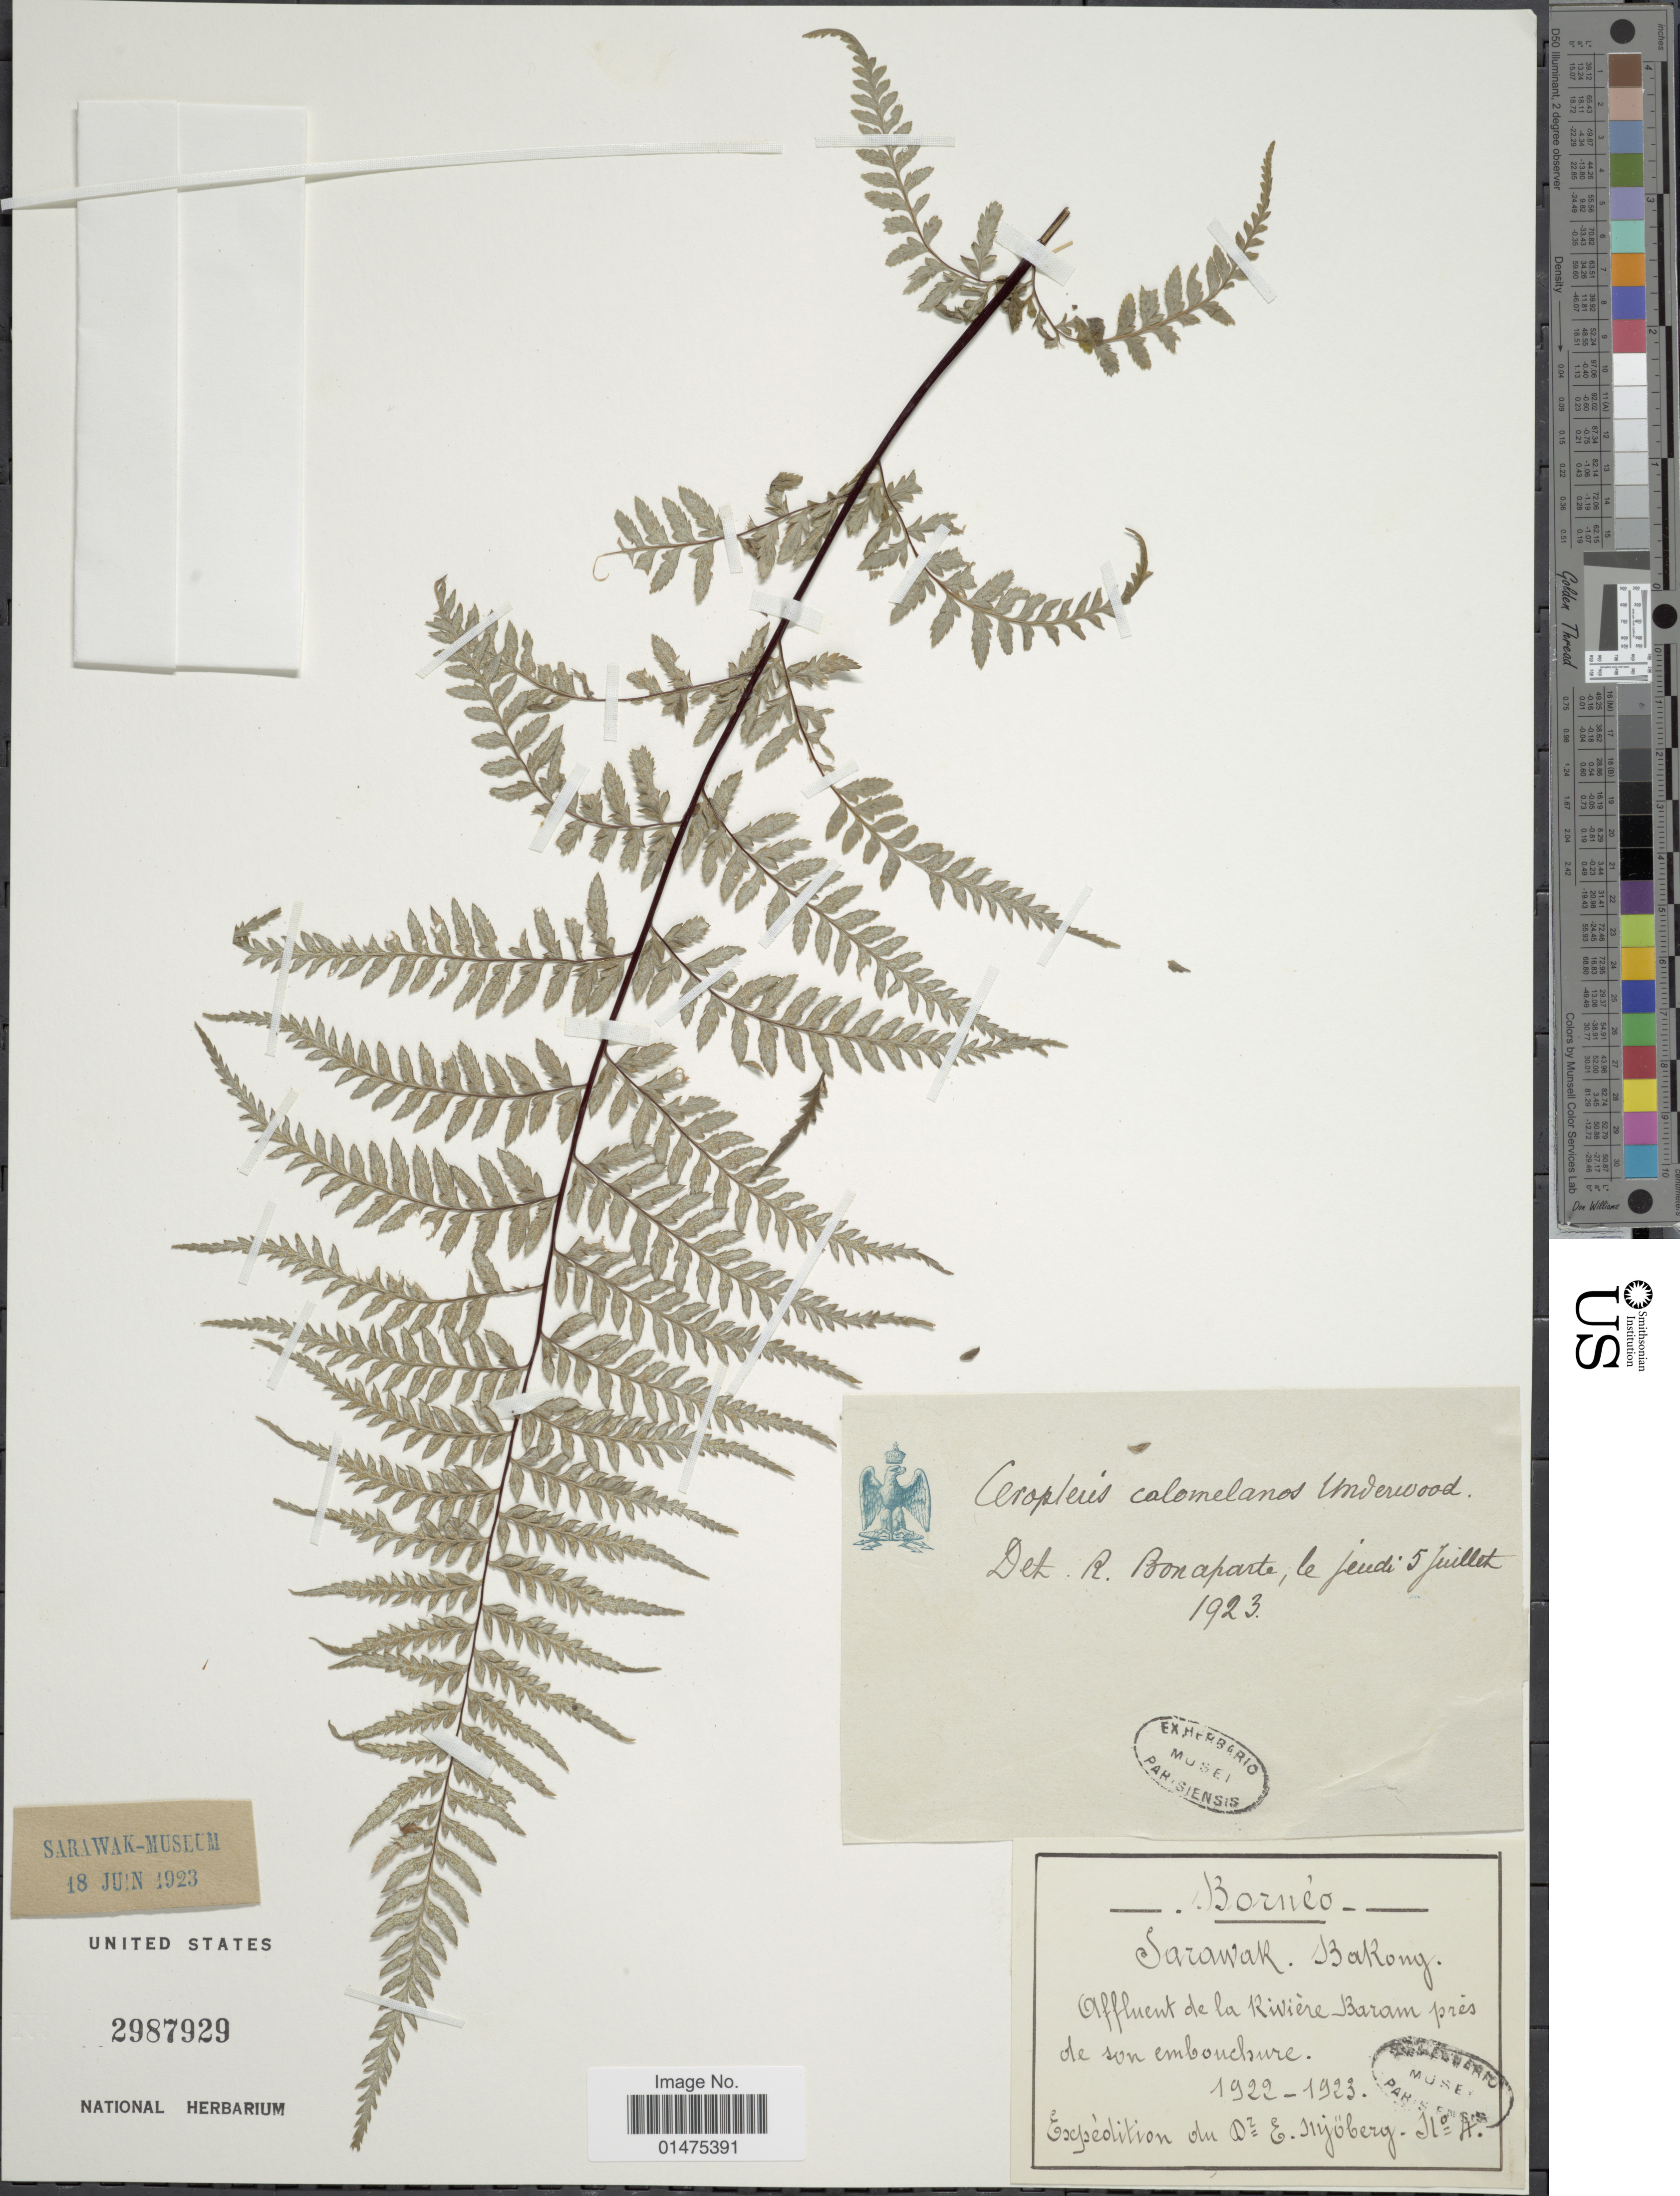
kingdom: Plantae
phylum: Tracheophyta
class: Polypodiopsida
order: Polypodiales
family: Pteridaceae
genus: Pityrogramma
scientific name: Pityrogramma calomelanos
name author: (L.) Link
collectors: E. Mjoberg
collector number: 4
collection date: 1922/1923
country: Malaysia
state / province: Sarawak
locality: Affluent de la Rivire Baram pres de son embouchure [interpreted]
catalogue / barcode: US 2987929